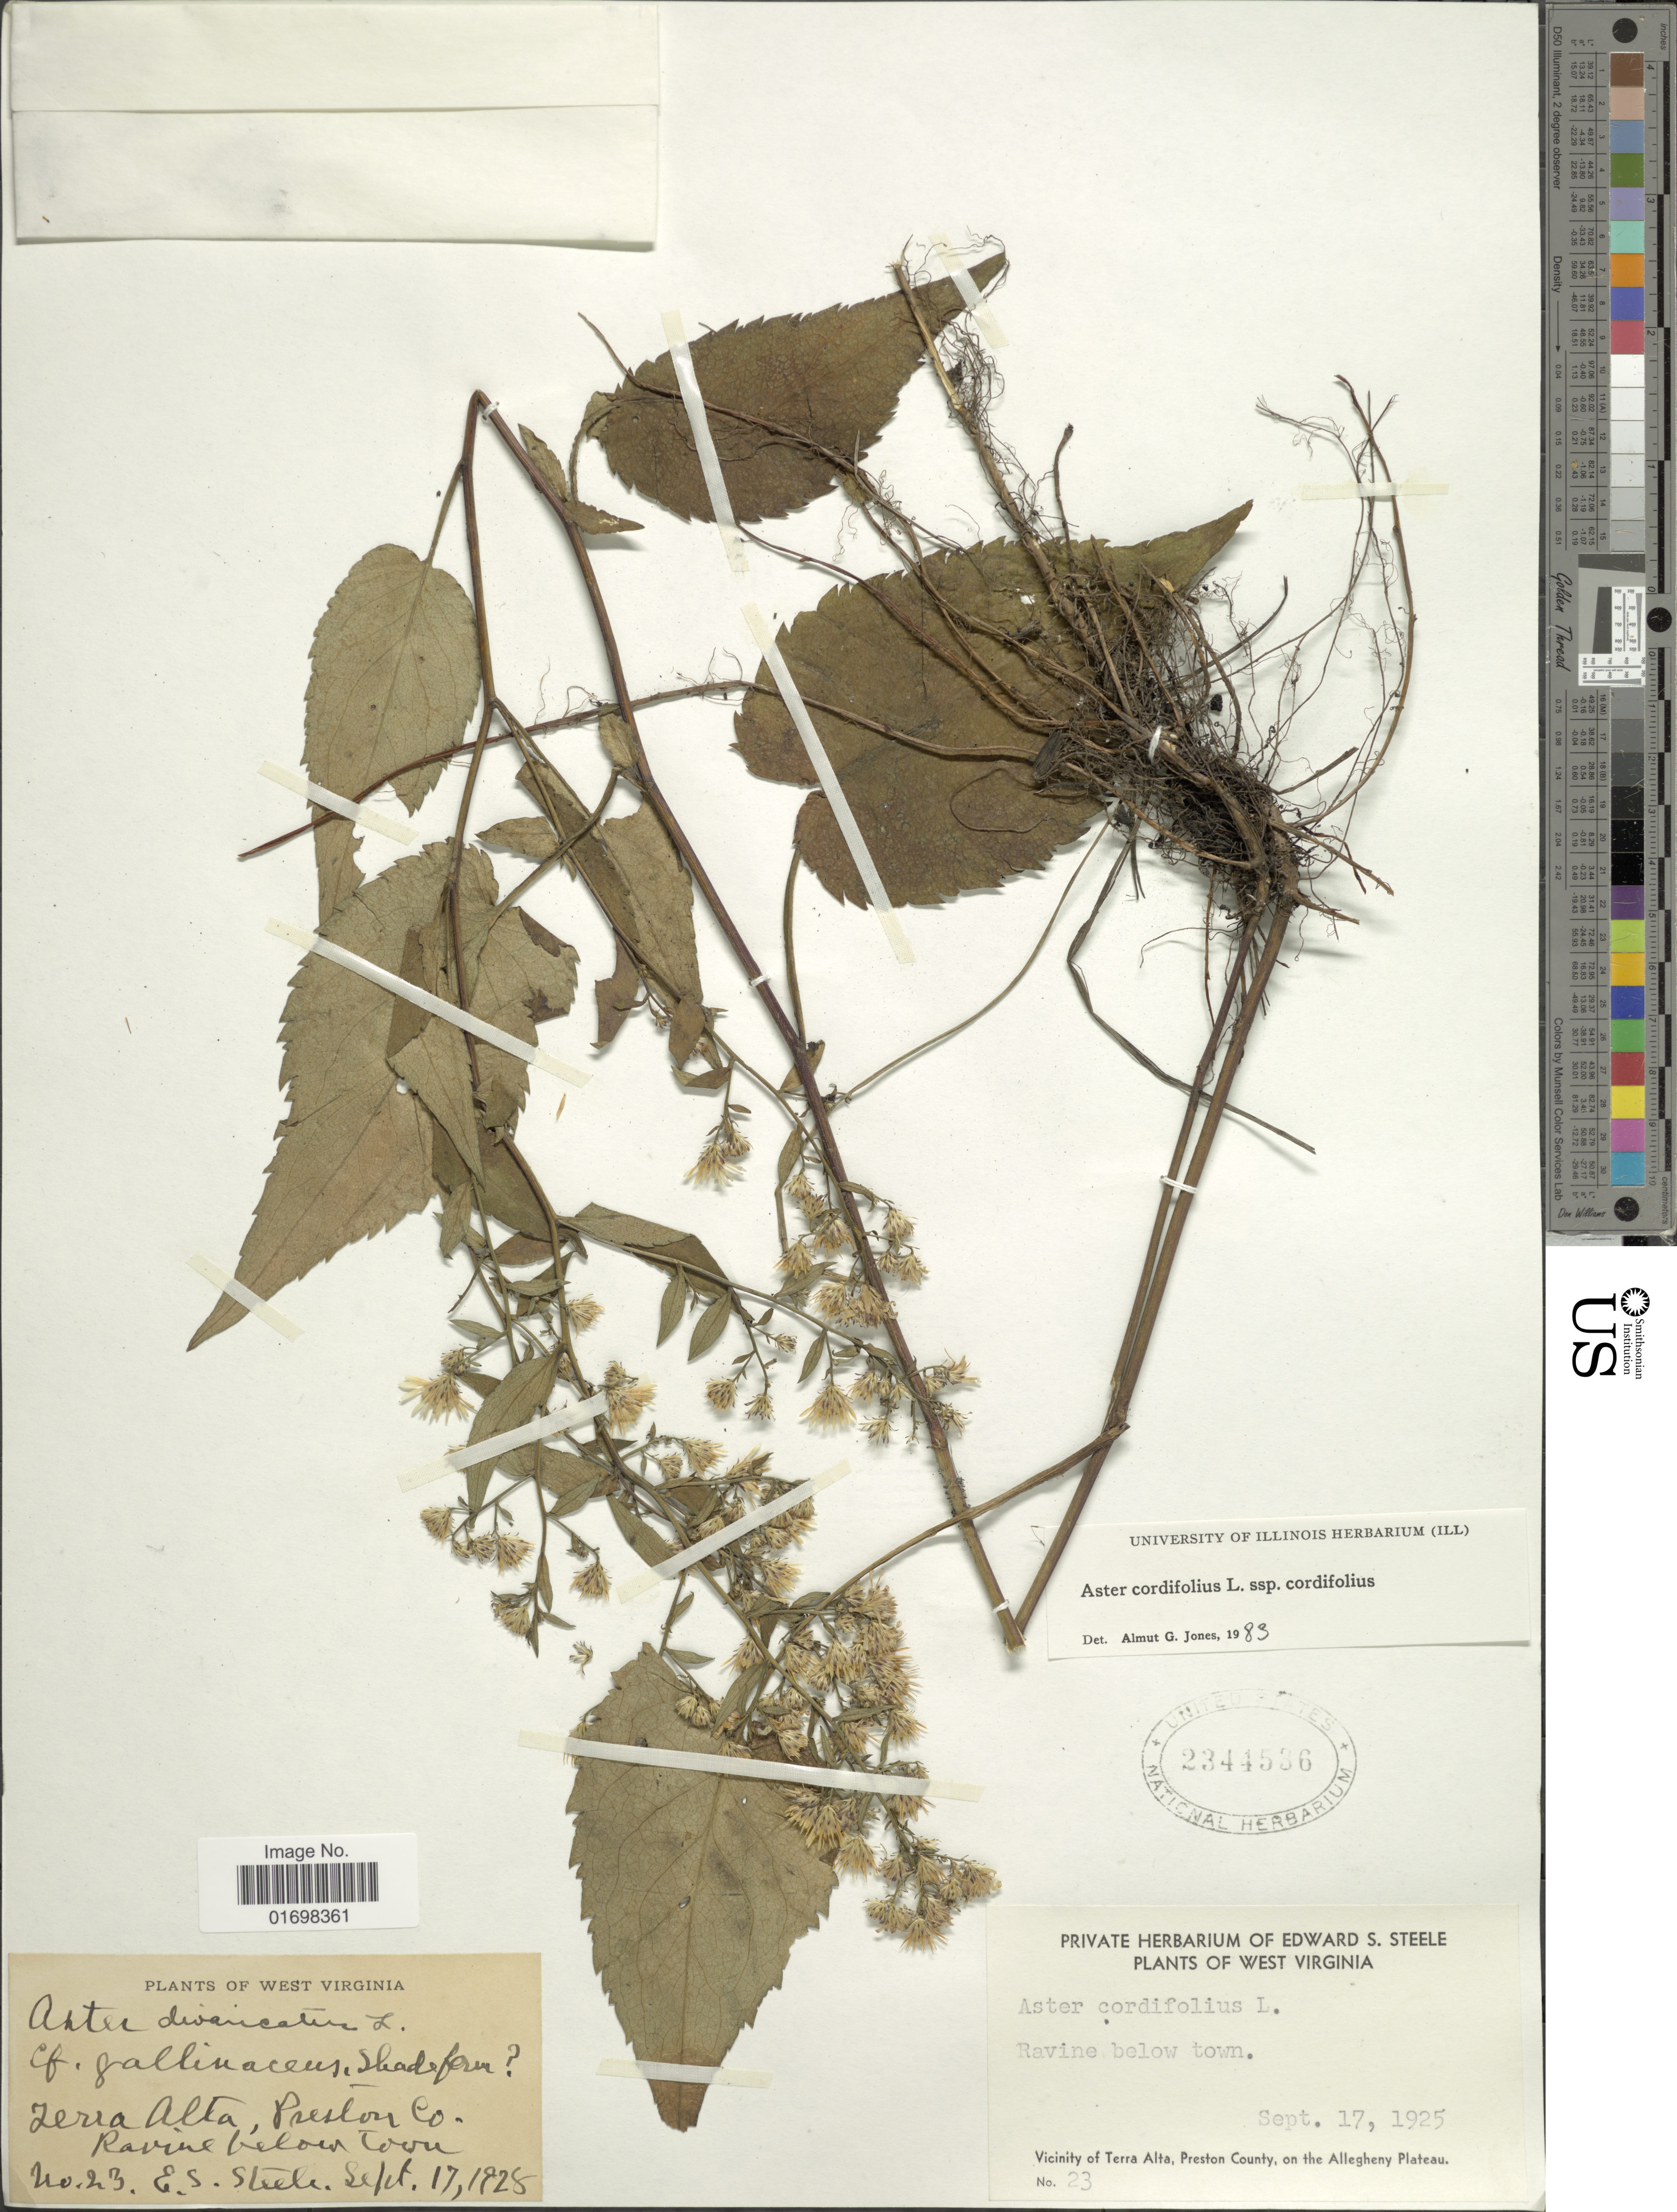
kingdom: Plantae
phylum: Tracheophyta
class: Magnoliopsida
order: Asterales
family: Asteraceae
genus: Symphyotrichum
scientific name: Symphyotrichum cordifolium var. cordifolium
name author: (L.) G.L. Nesom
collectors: E. Steele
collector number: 23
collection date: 1928-09-17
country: United States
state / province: West Virginia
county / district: Preston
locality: Terra Alta , Preston Co. Ravine below Town. Allegheny Plateau.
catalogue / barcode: US 2344536